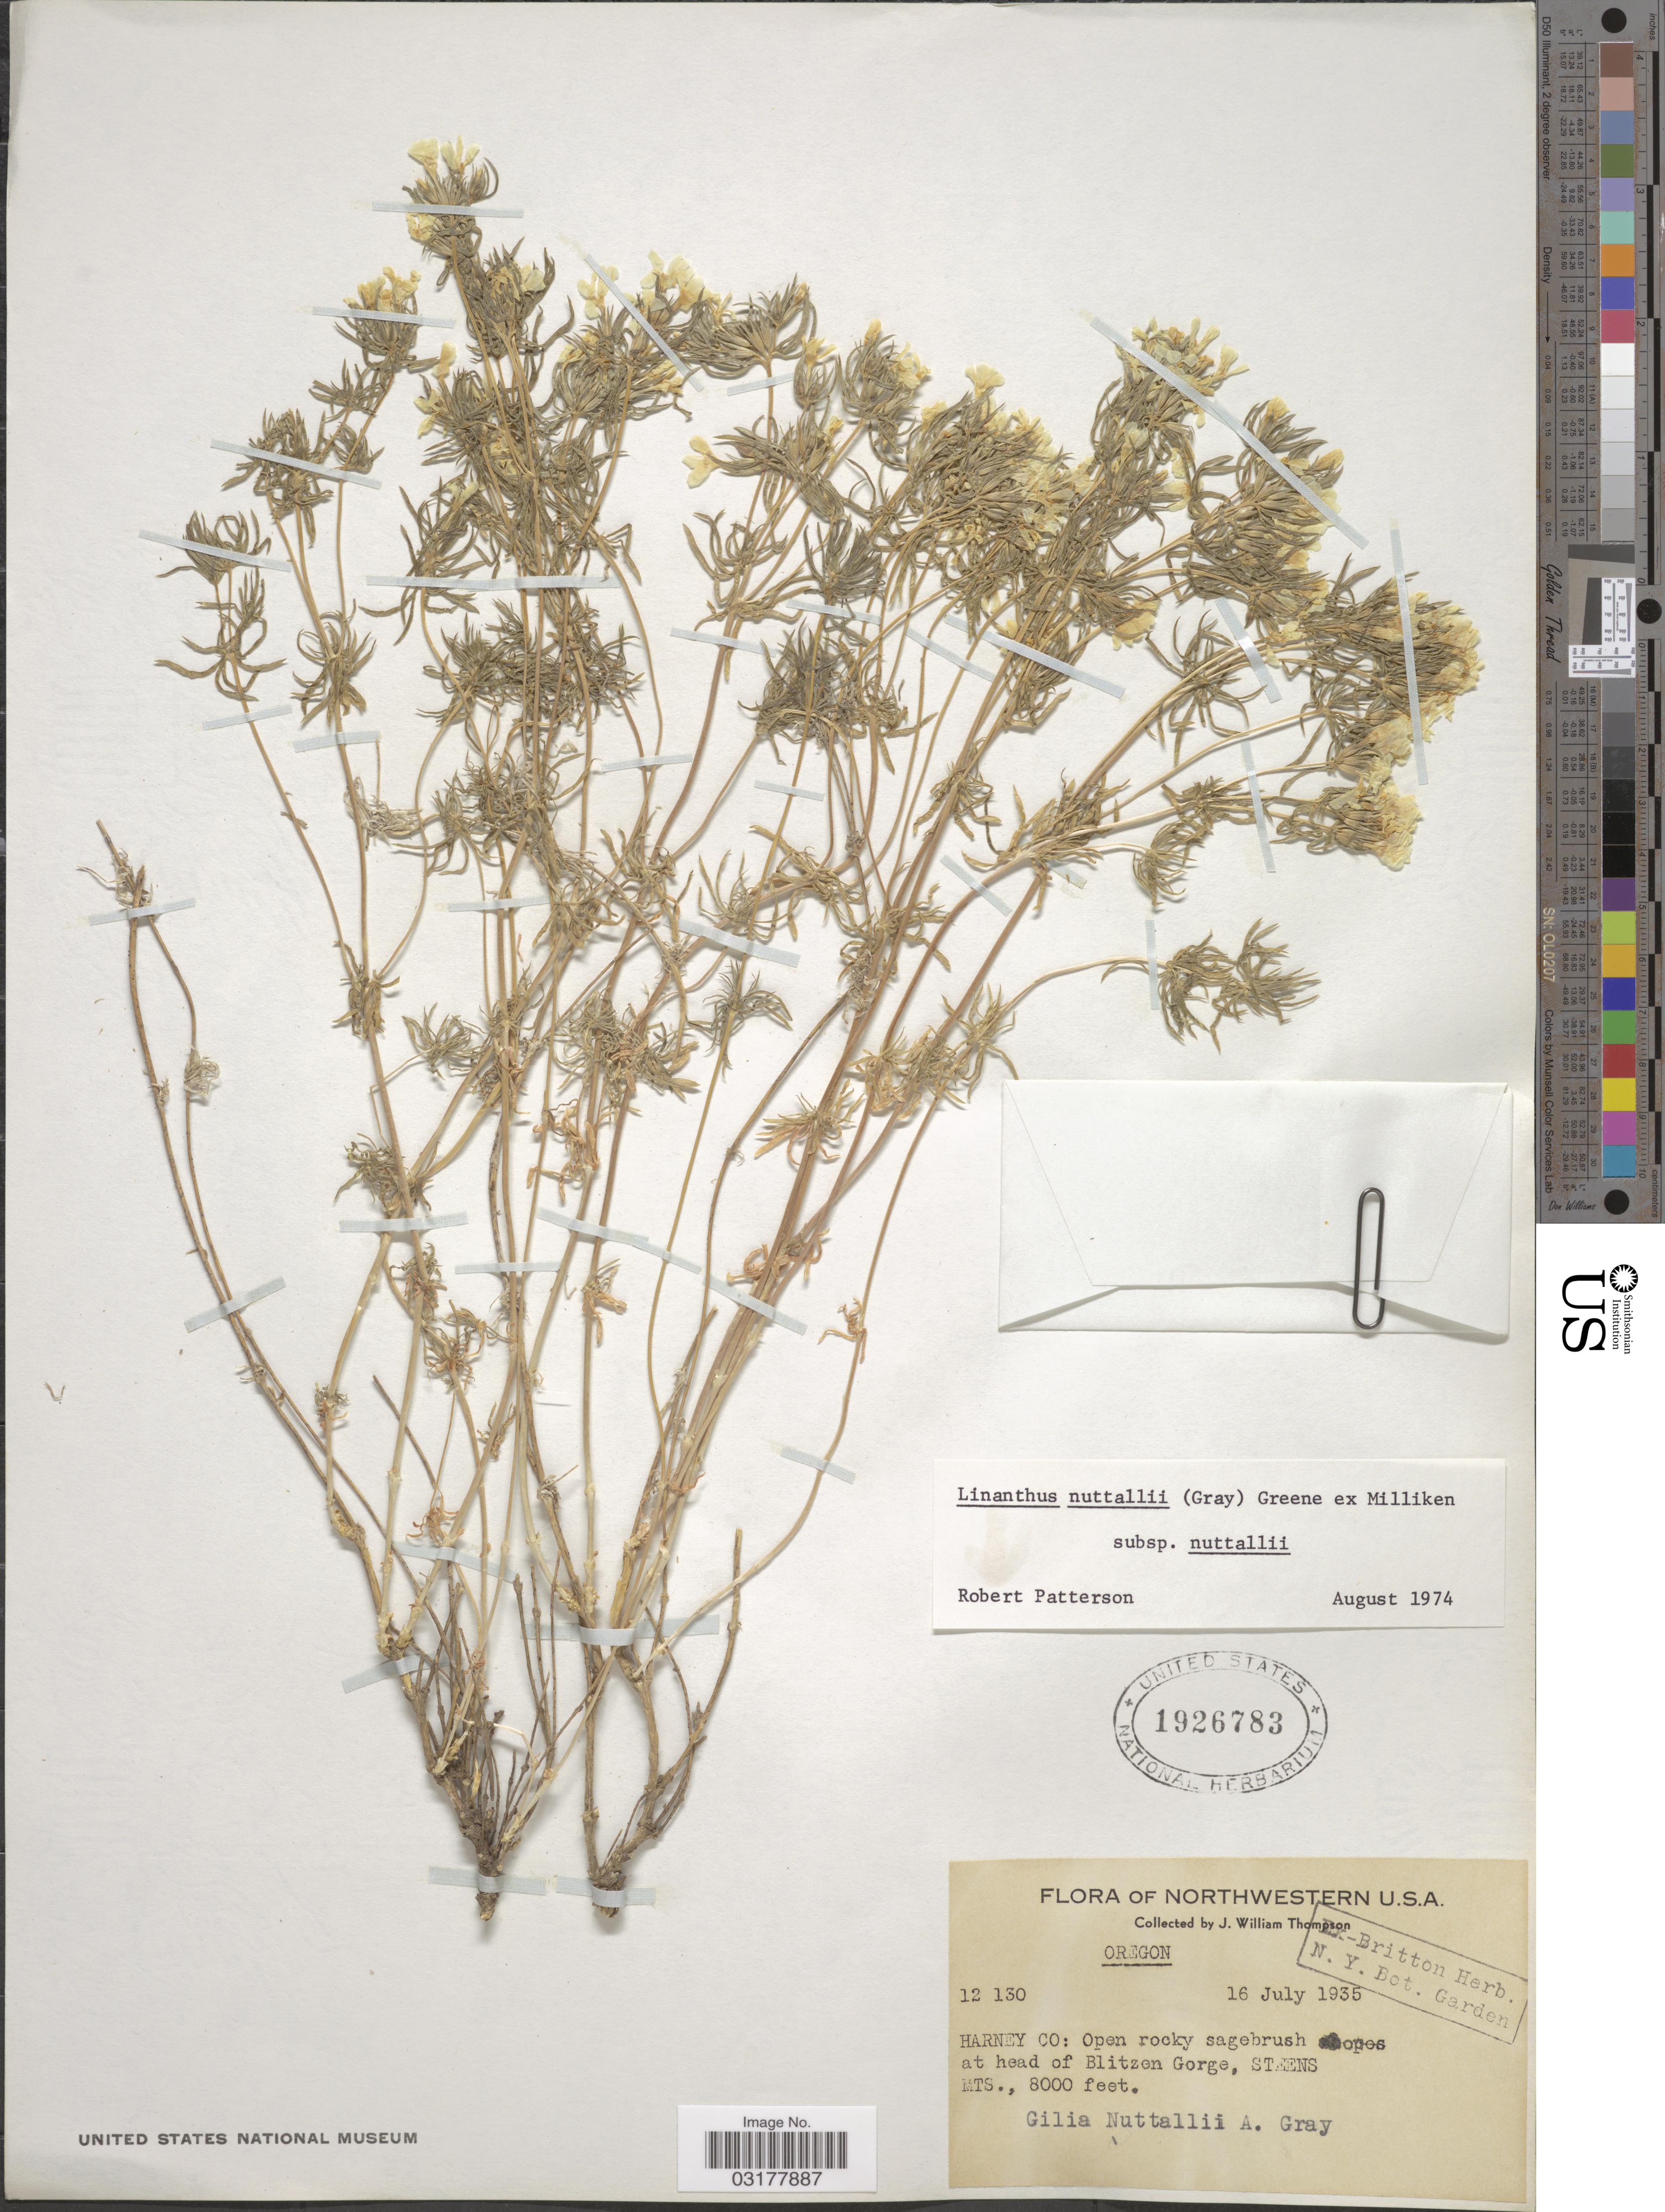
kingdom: Plantae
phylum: Tracheophyta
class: Magnoliopsida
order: Ericales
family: Polemoniaceae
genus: Leptosiphon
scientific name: Leptosiphon nuttallii subsp. nuttallii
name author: (A. Gray) J.M. Porter & L.A. Johnson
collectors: J. W. Thompson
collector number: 12130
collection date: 1935-07-16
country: United States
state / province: Oregon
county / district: Harney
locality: Northwestern U.S.A., Harney Co: Open rocky sagebrush slopes at head of Blitzen Gorge, Steens Mts.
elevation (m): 2438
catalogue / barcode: US 1926783